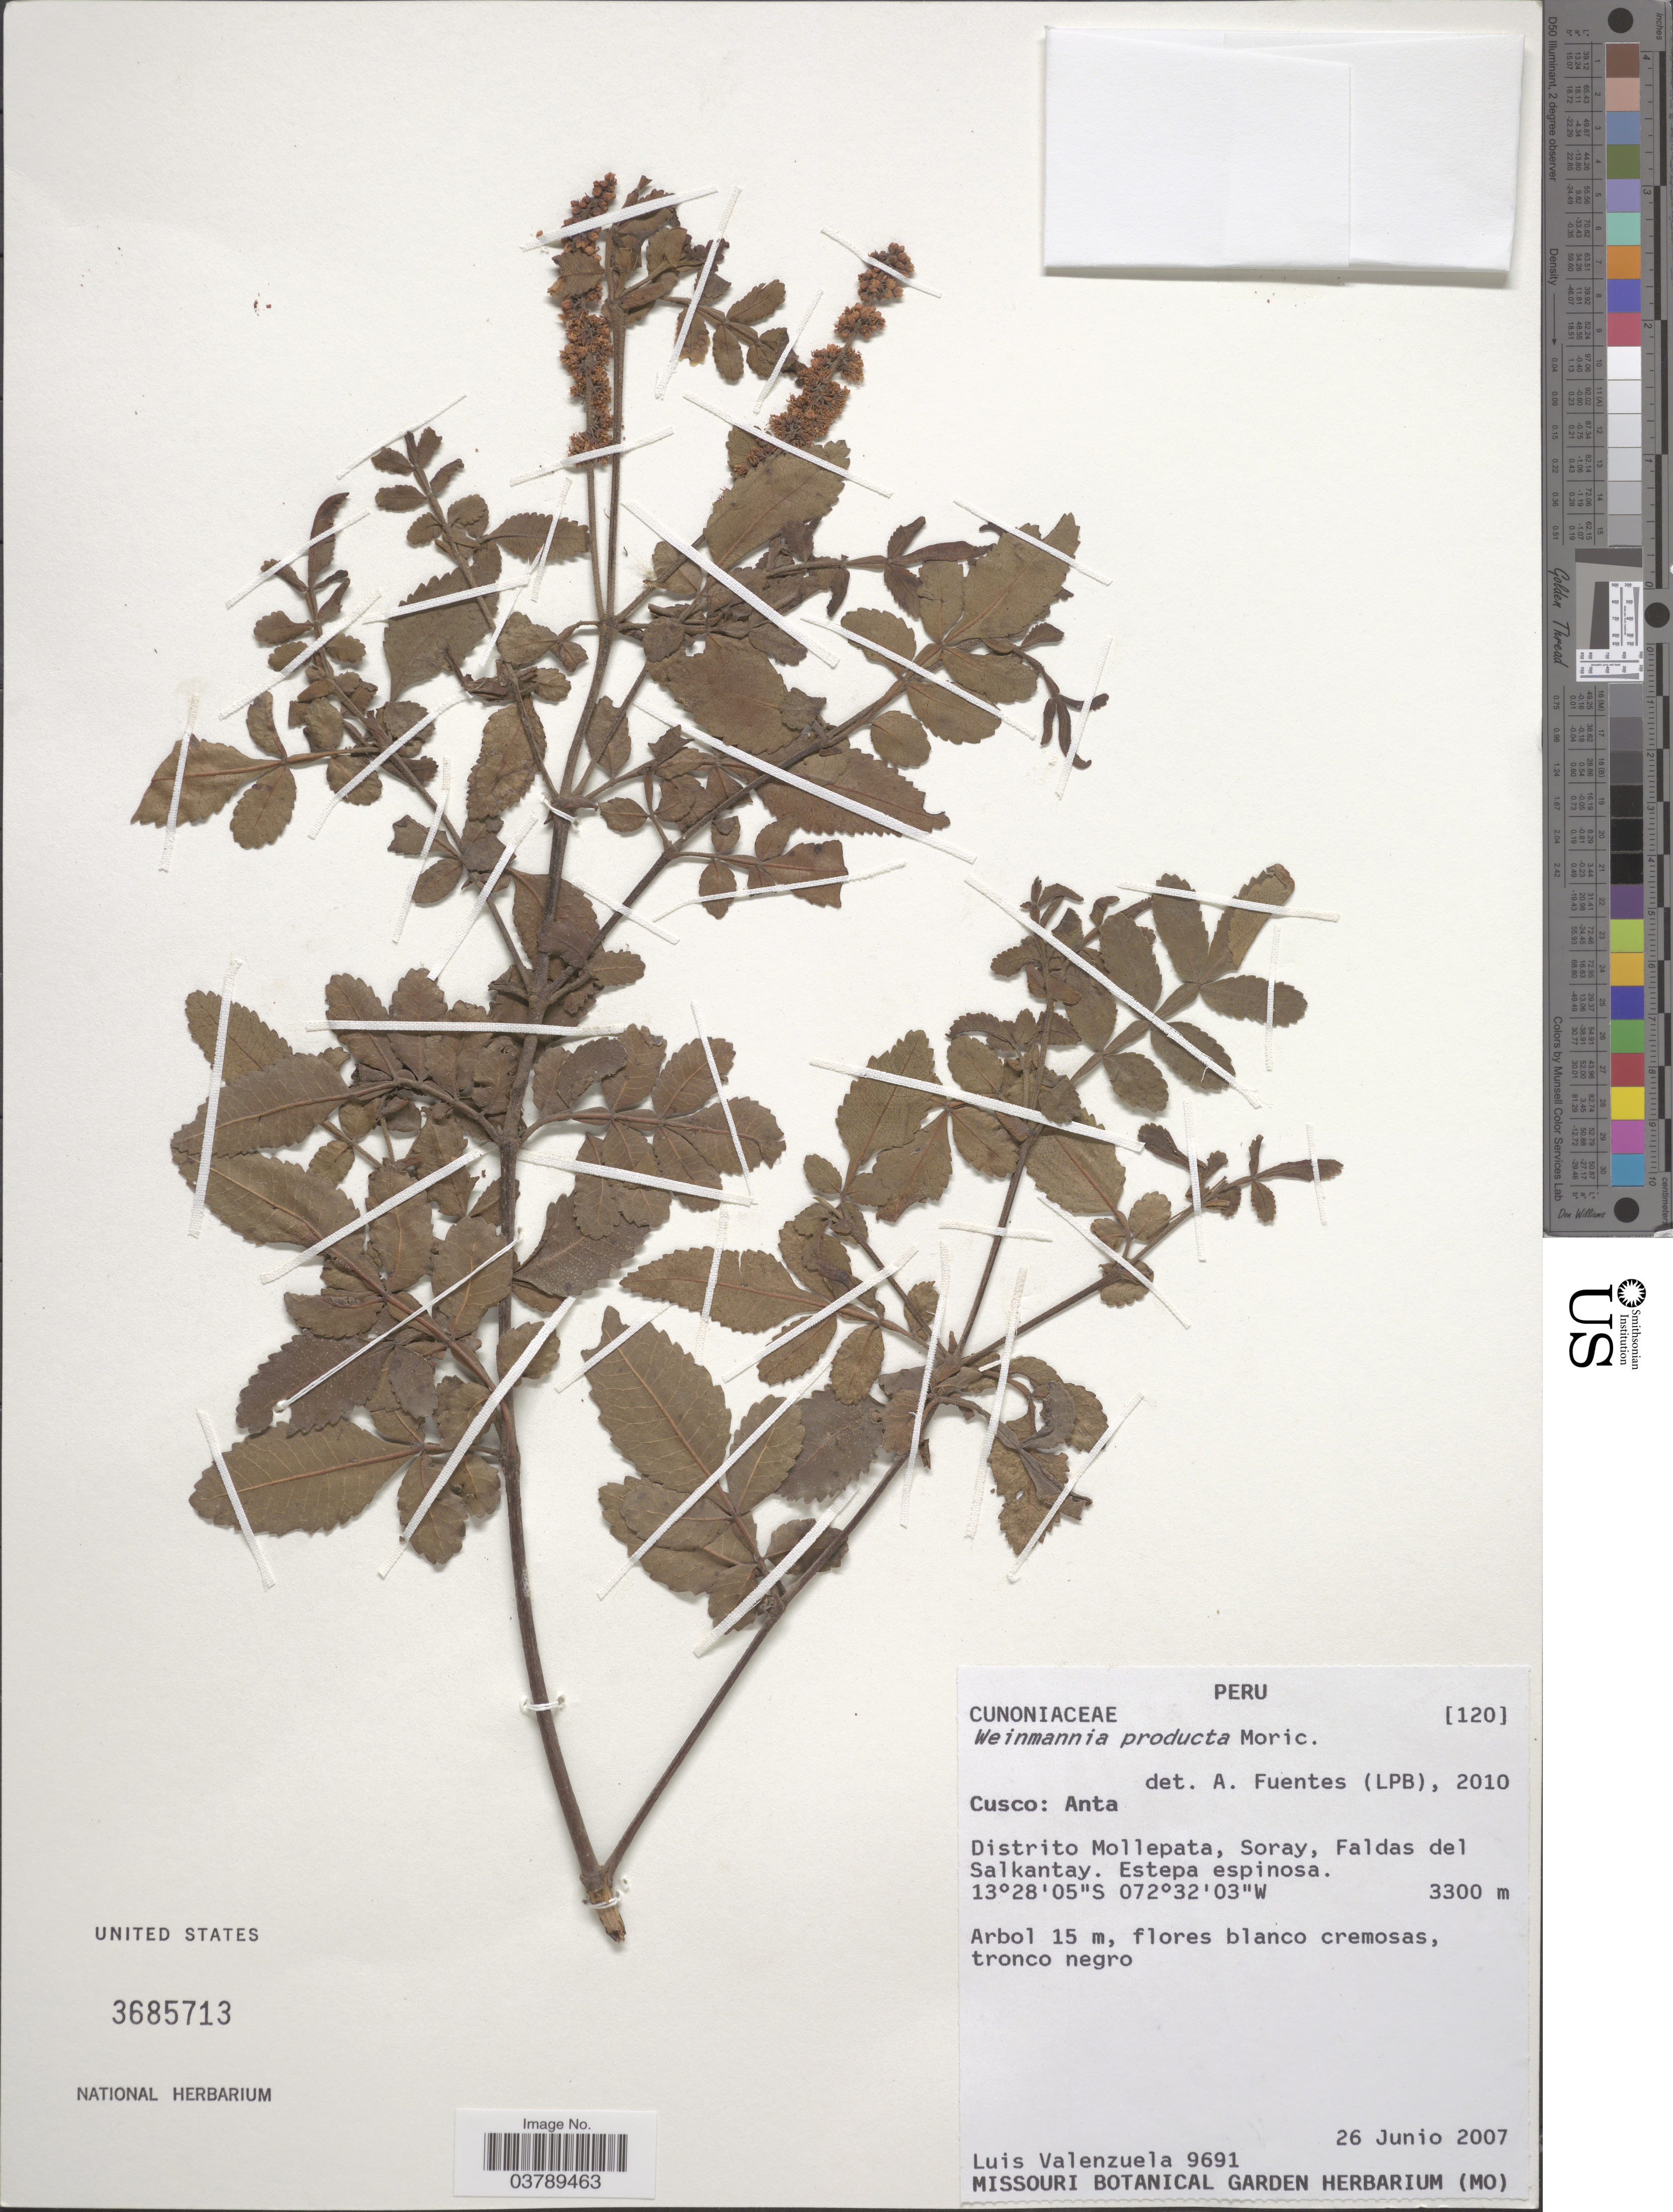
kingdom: Plantae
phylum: Tracheophyta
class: Magnoliopsida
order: Oxalidales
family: Cunoniaceae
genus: Weinmannia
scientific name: Weinmannia producta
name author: Moric.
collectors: L. Valenzuela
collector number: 9691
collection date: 2007-06-26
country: Peru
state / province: Cusco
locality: Anta. Distrito Mollepata, Soray, Faldas del Salkantay.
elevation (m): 3300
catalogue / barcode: US 3685713